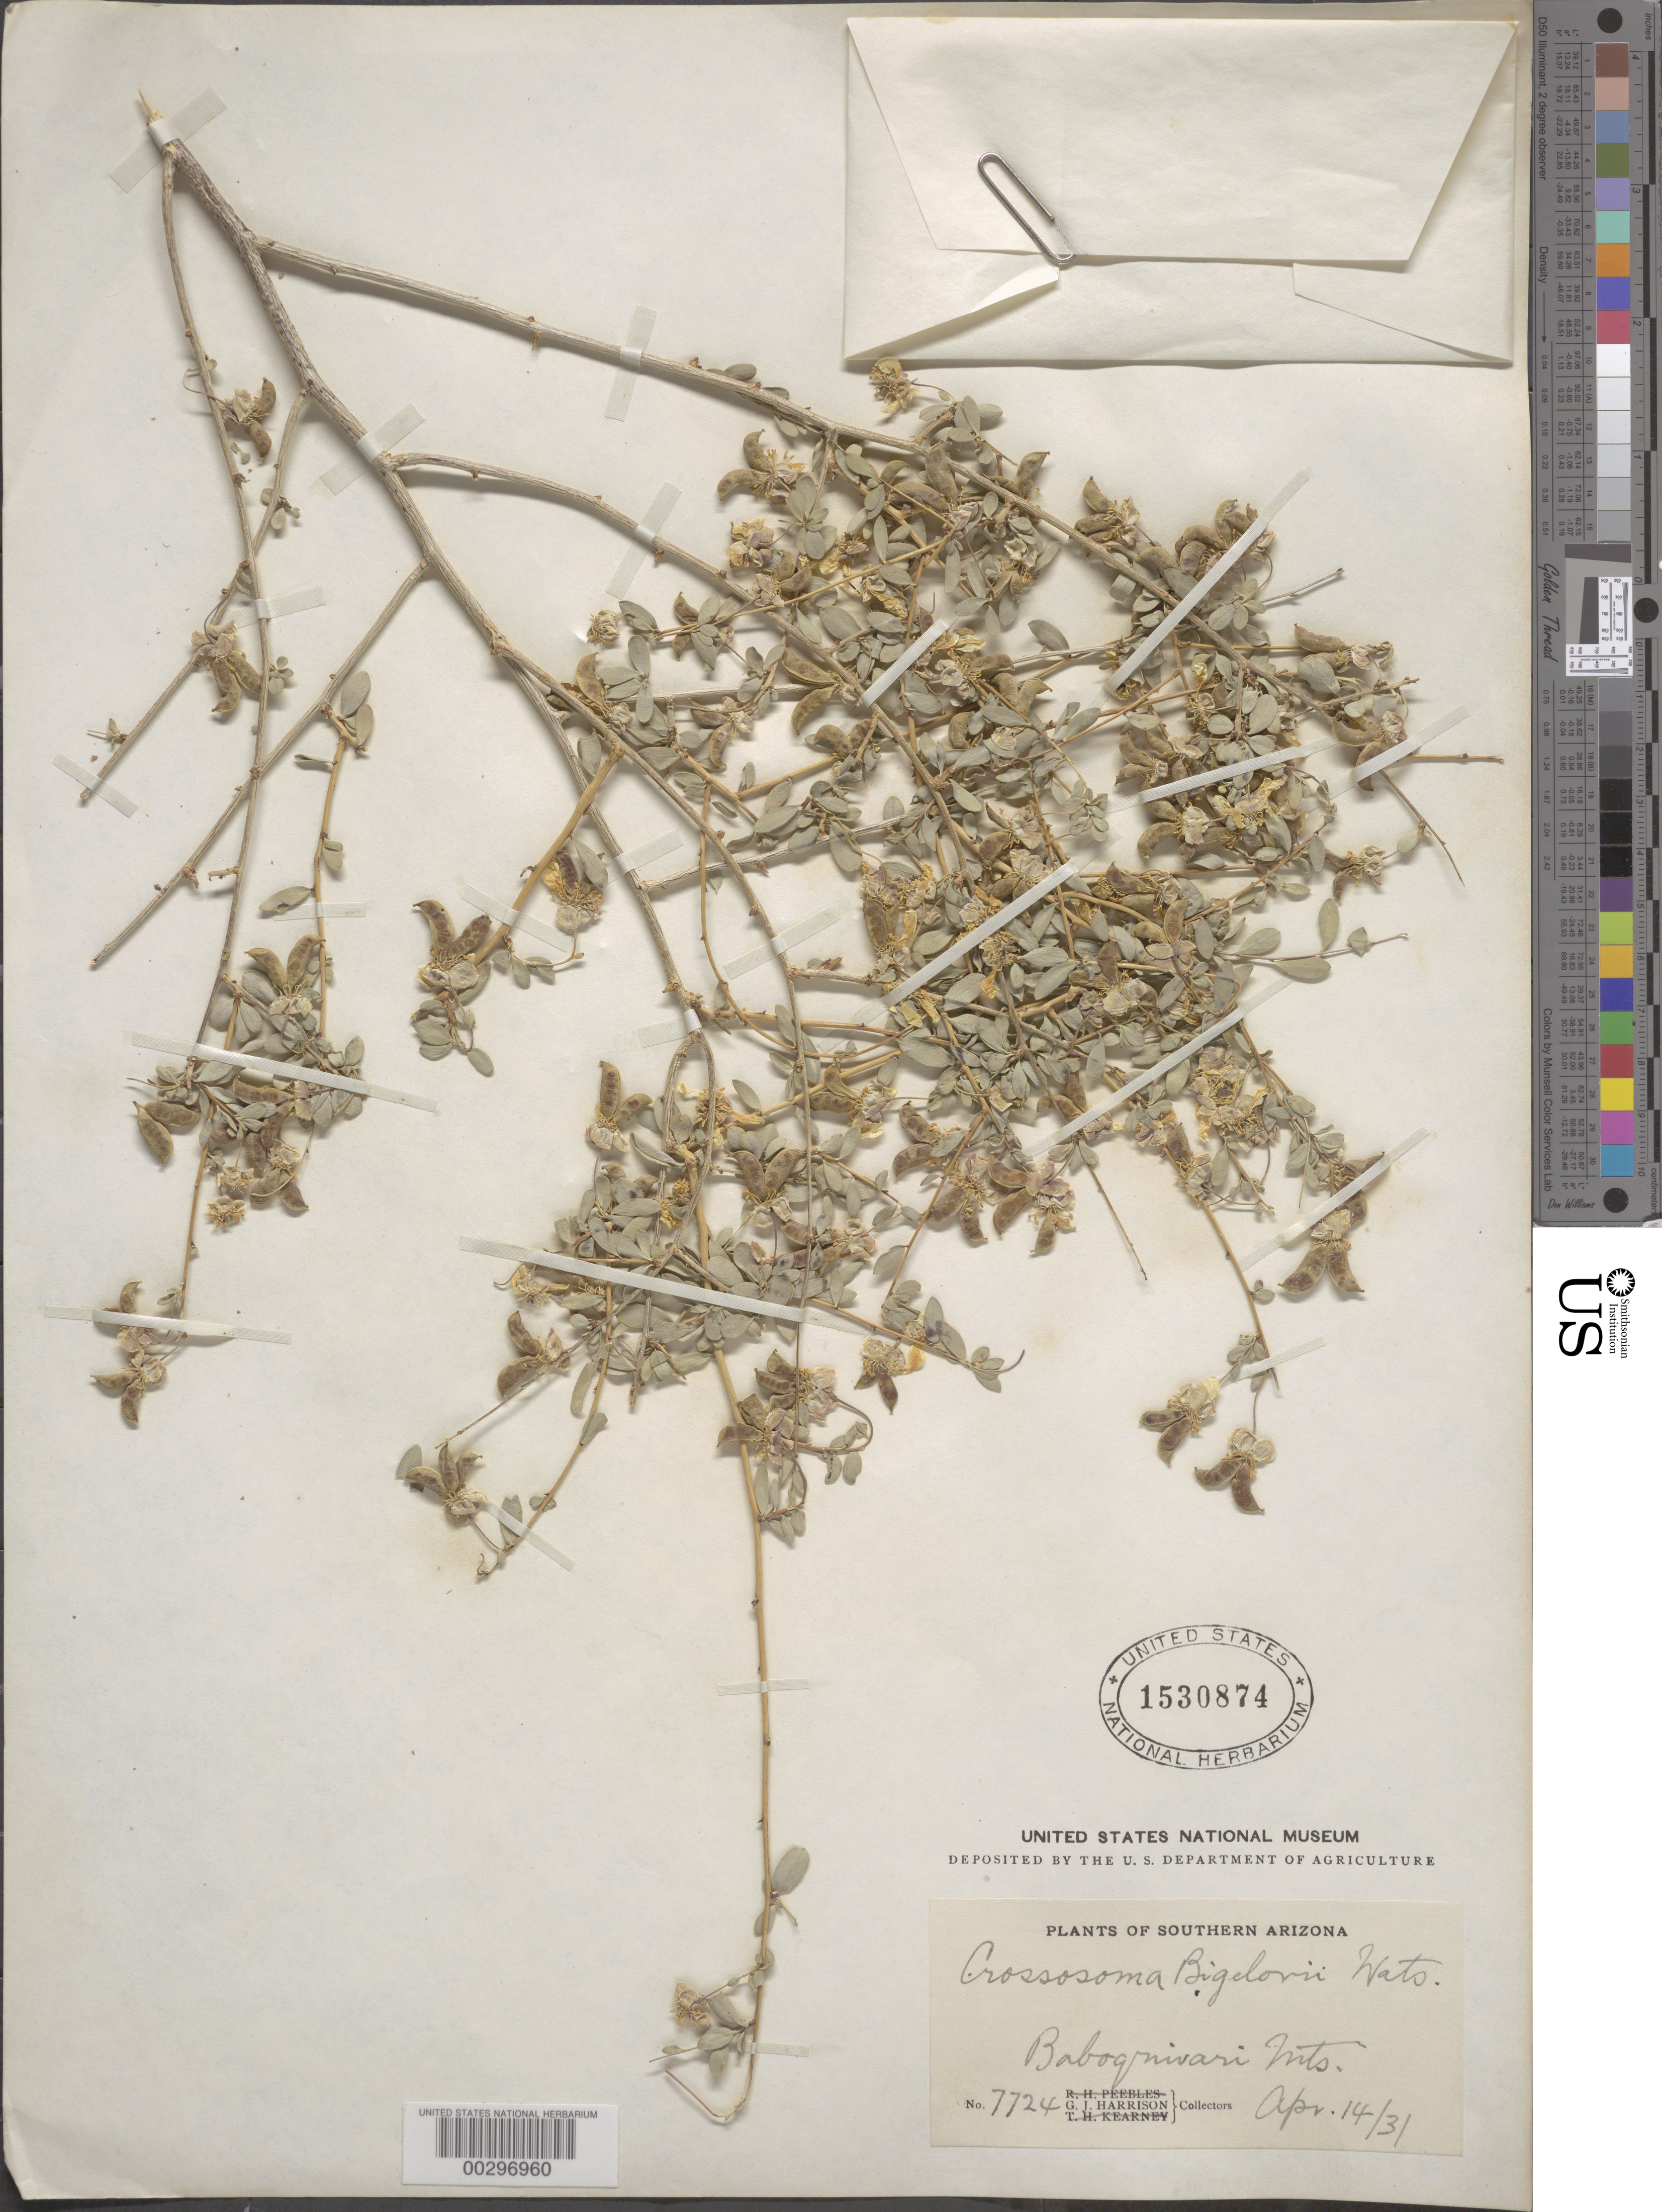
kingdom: Plantae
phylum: Tracheophyta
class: Magnoliopsida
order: Crossosomatales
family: Crossosomataceae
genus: Crossosoma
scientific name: Crossosoma bigelovii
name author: S. Watson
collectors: G. J. Harrison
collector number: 7724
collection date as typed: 14 Apr 1931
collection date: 1931-04-14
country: United States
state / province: Arizona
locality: Baboquivari mts.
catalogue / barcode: US 1530874